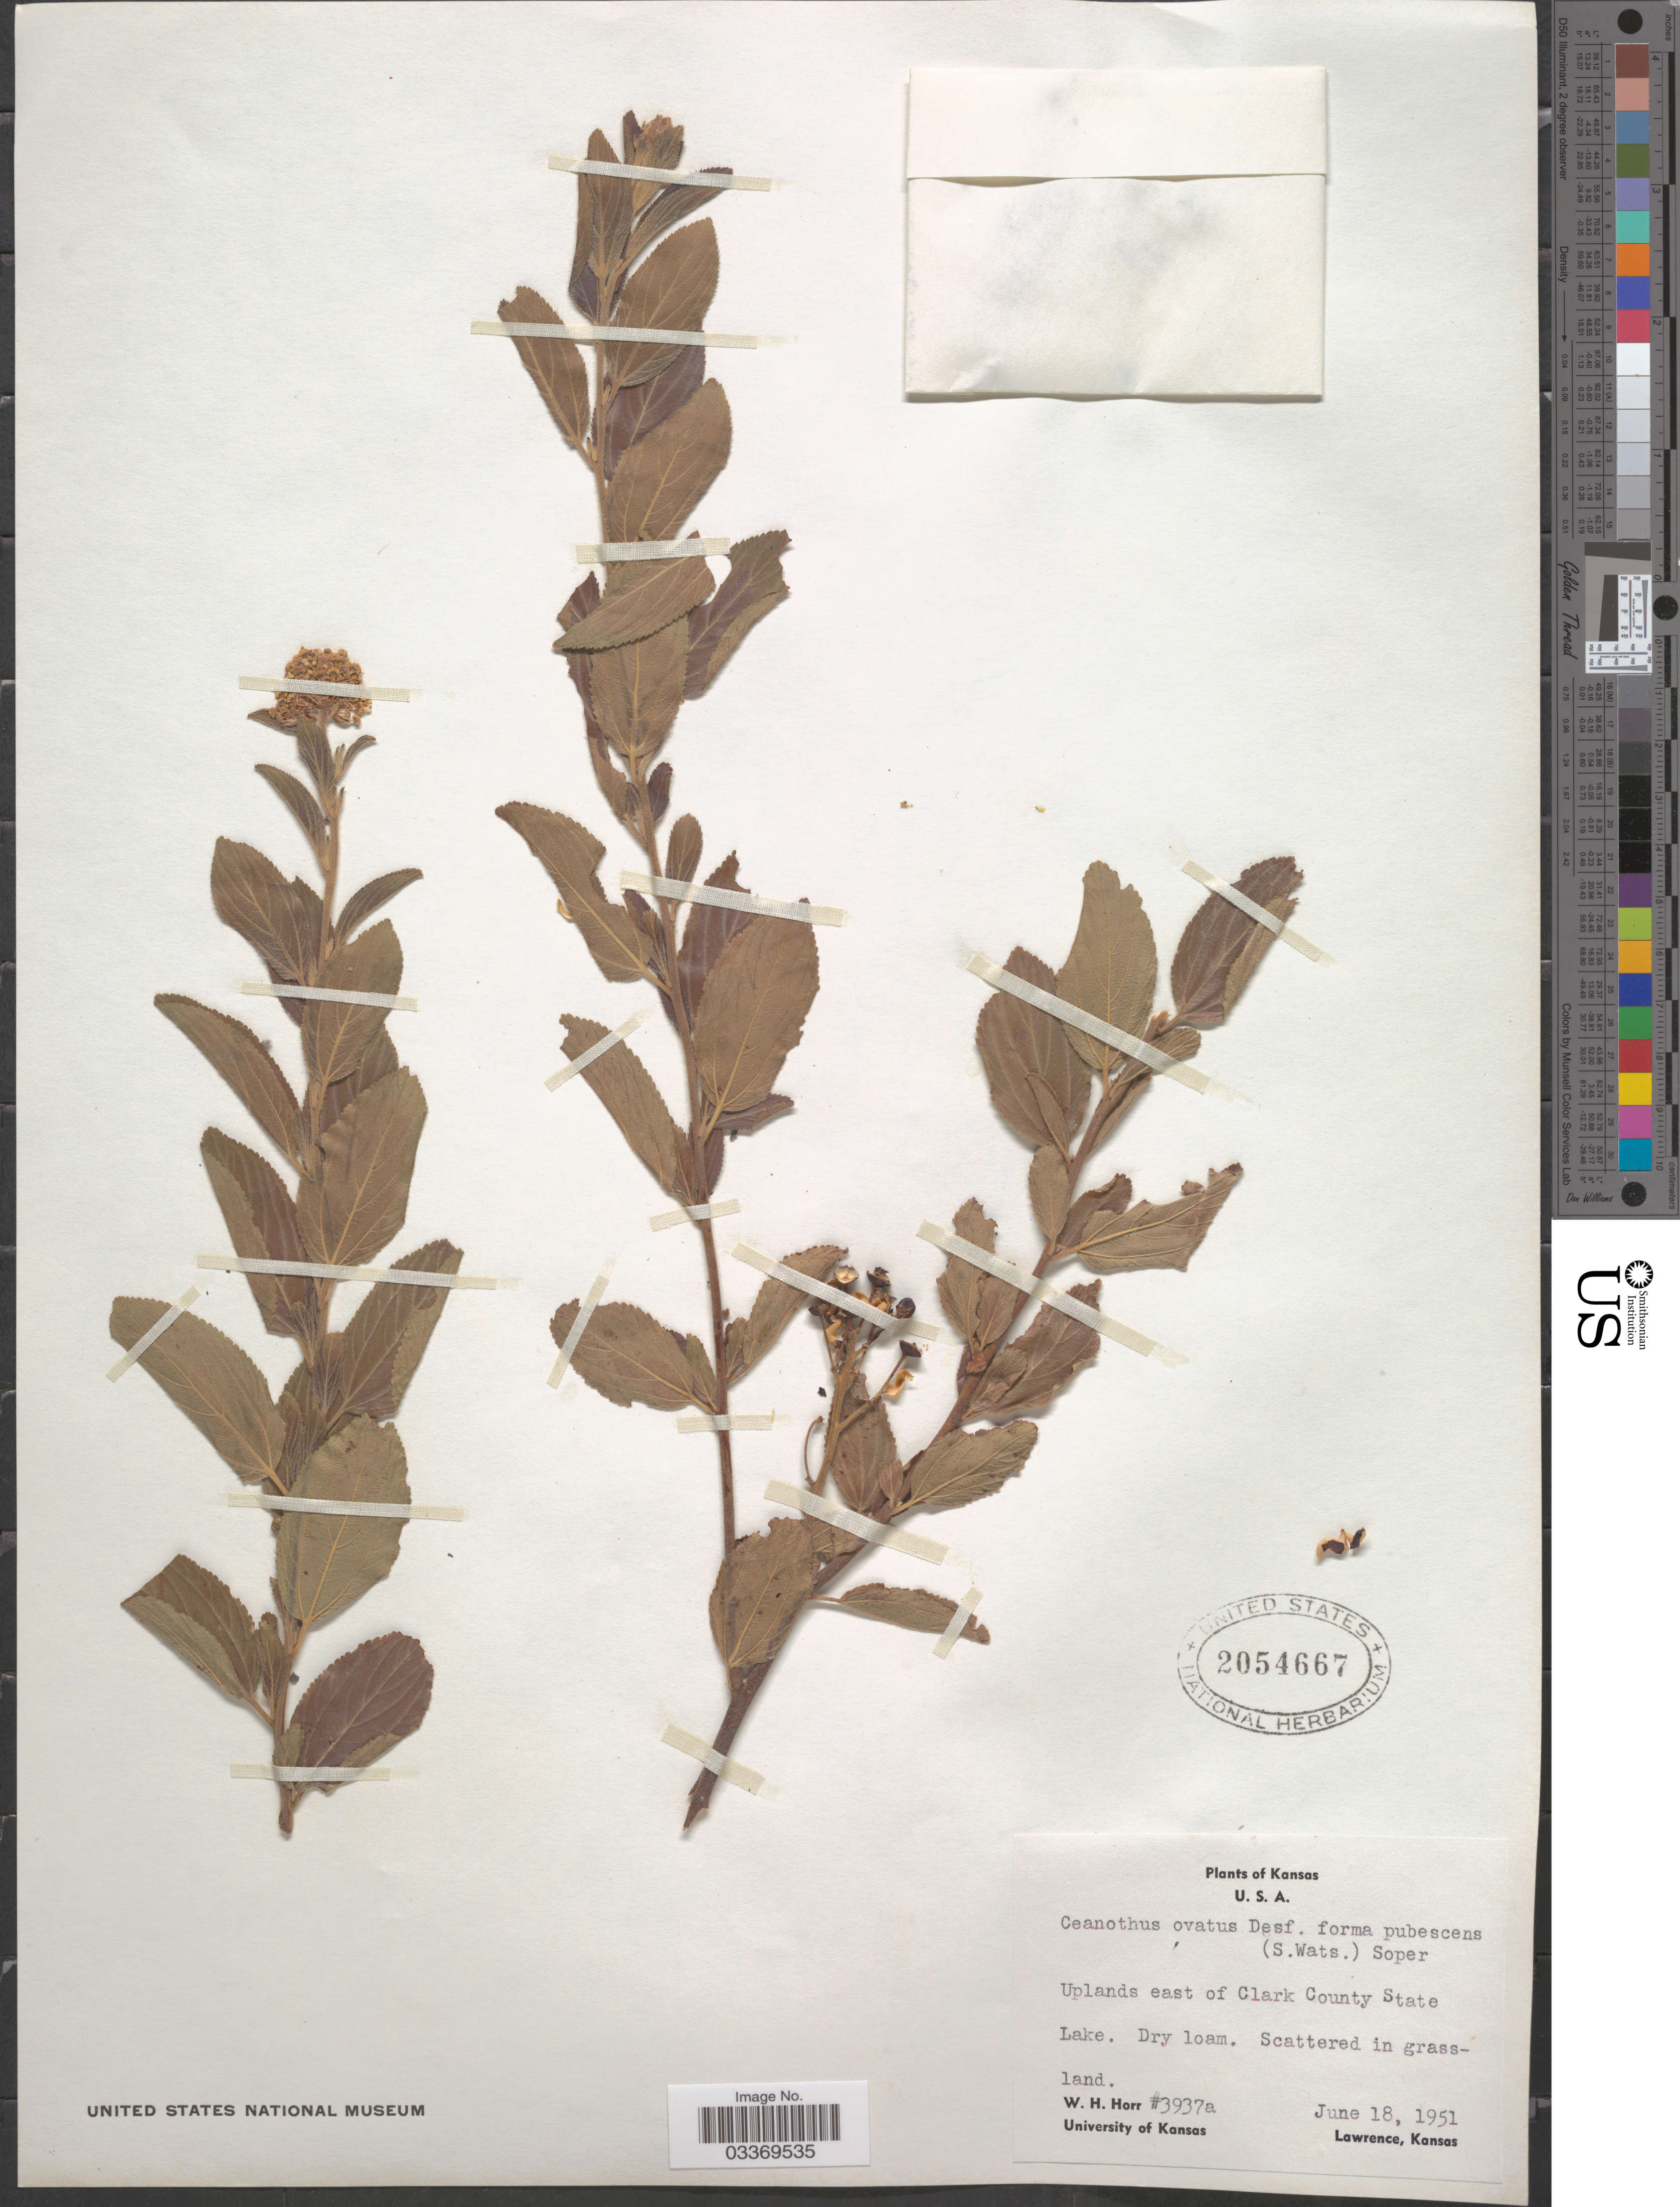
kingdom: Plantae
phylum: Tracheophyta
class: Magnoliopsida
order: Rosales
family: Rhamnaceae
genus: Ceanothus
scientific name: Ceanothus ovatus var. pubescens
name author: S. Watson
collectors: W. H. Horr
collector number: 3937a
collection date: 1951-06-18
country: United States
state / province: Kansas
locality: Uplands east of Clark County State Lake.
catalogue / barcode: US 2054667